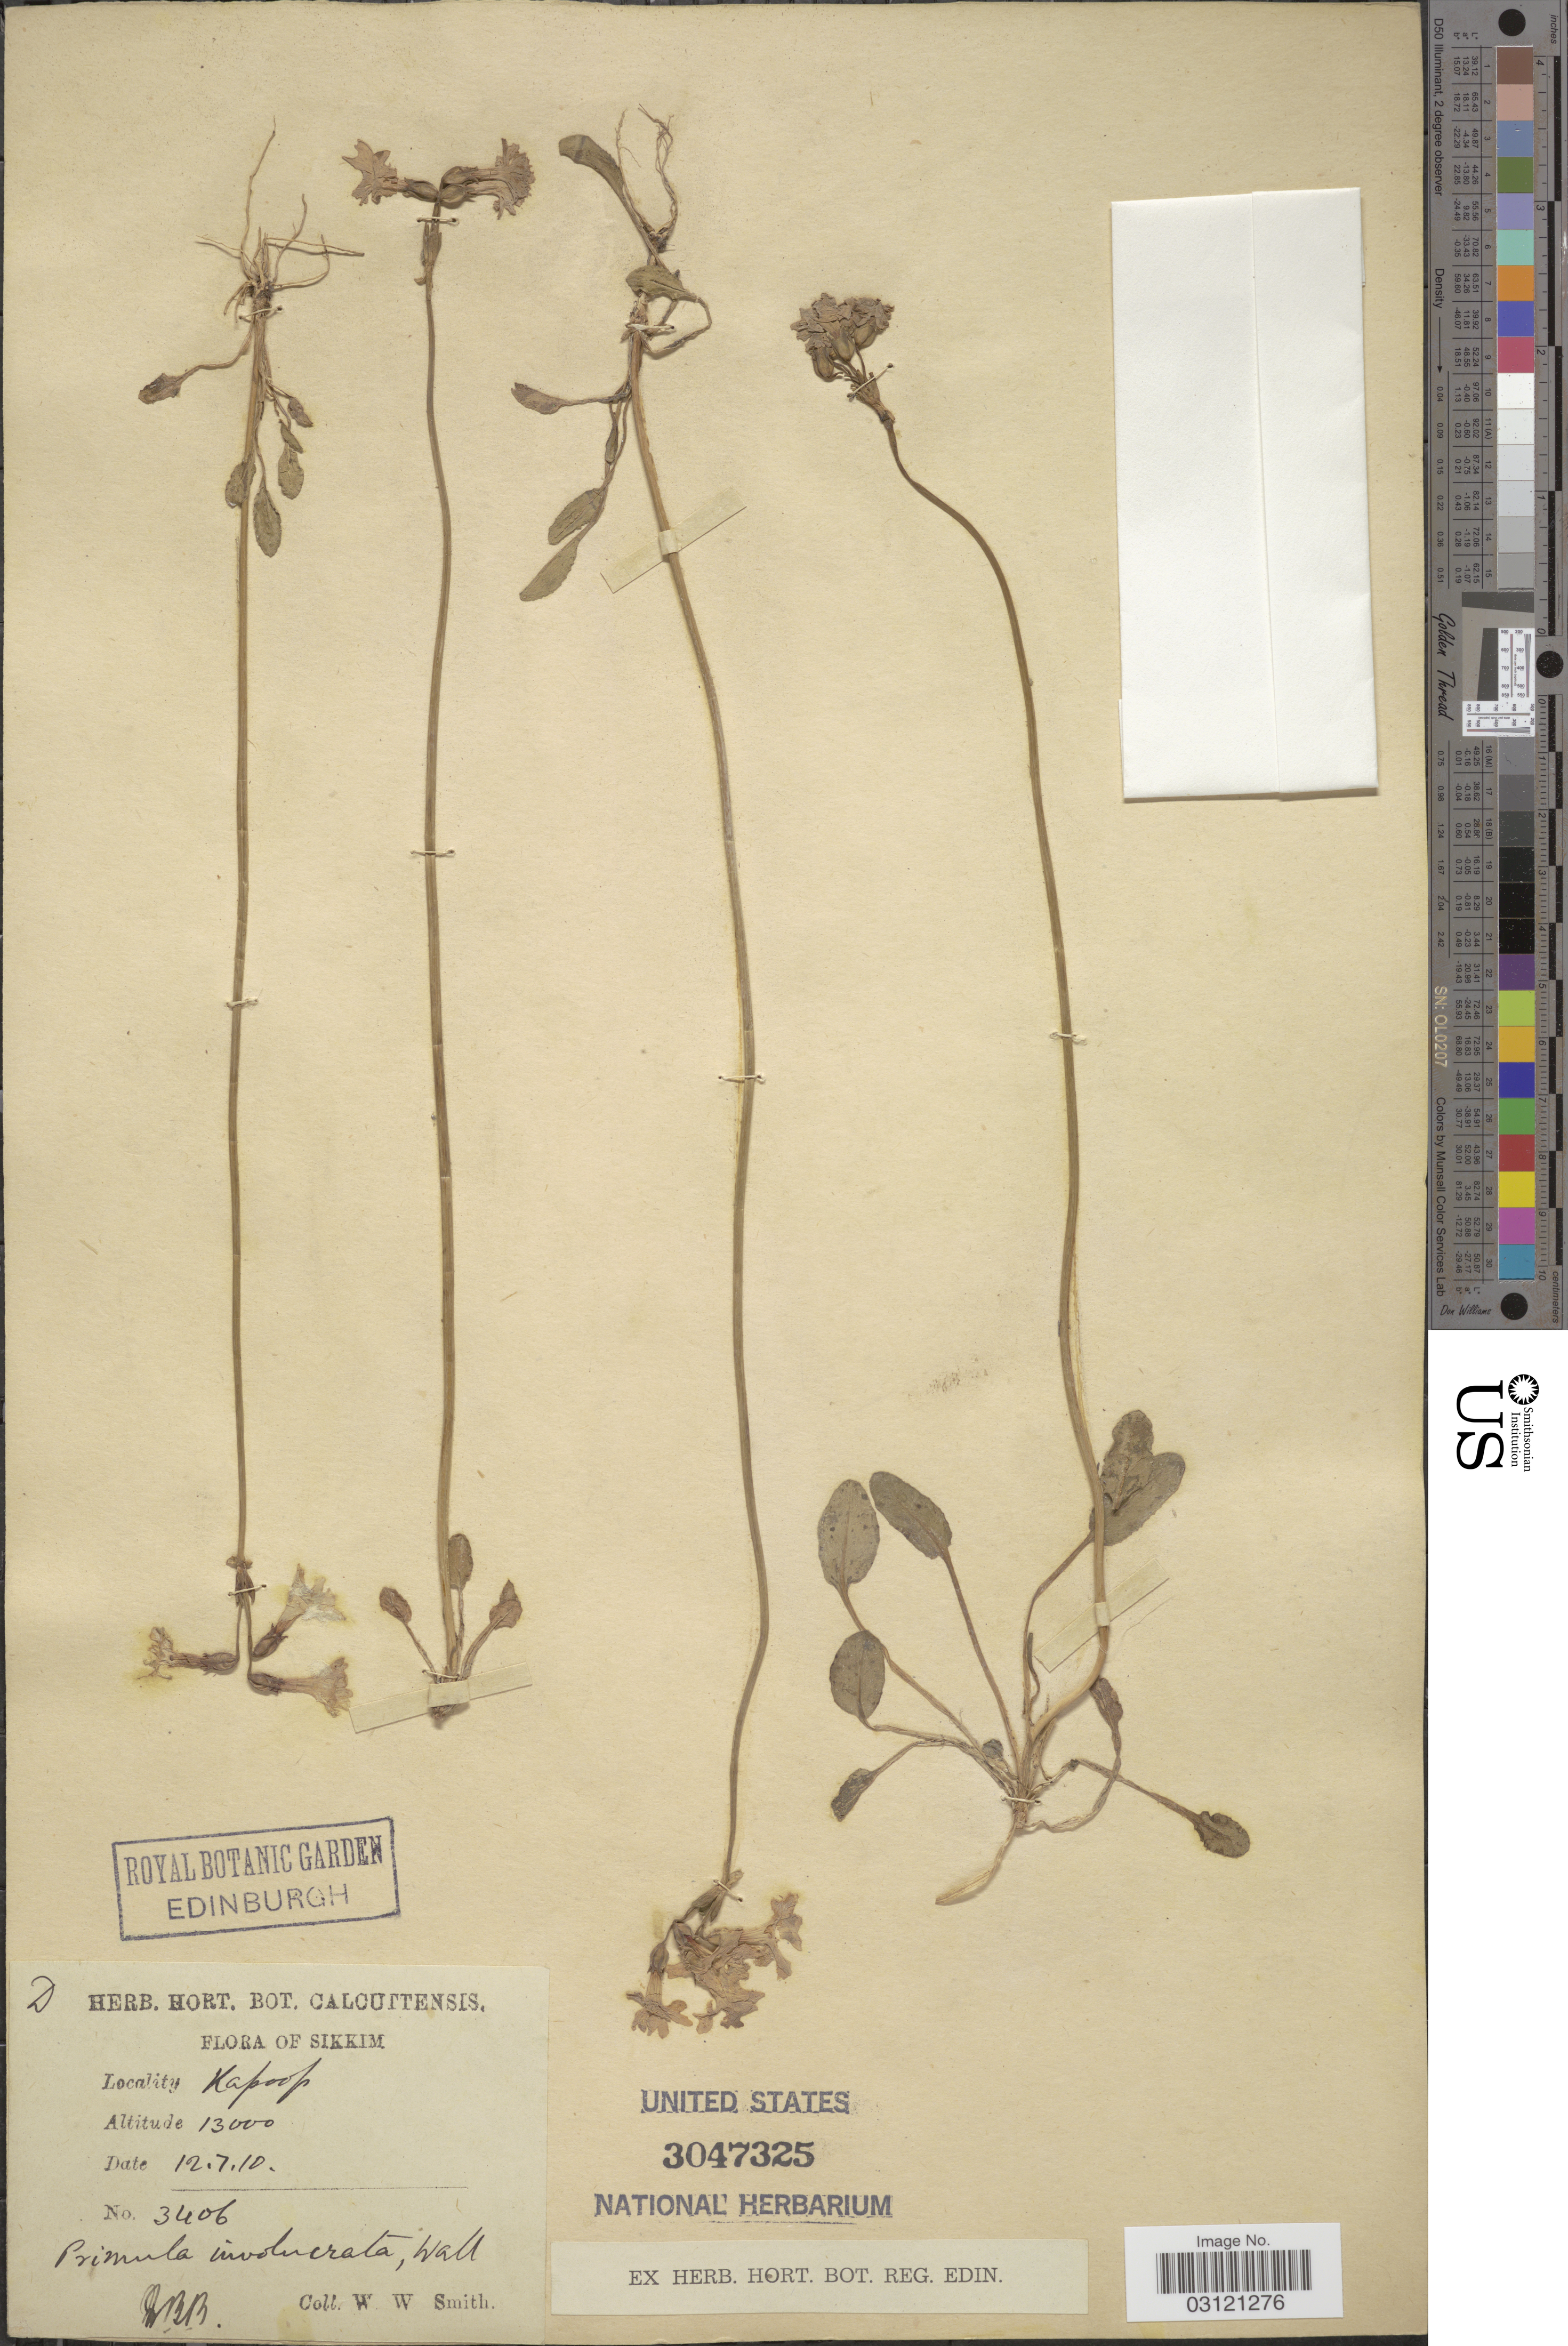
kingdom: Plantae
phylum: Tracheophyta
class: Magnoliopsida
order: Ericales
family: Primulaceae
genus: Primula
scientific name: Primula involucrata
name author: Wall. ex Duby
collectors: W. W. Smith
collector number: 3406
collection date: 1910-07-12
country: India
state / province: Sikkim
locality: Sikkim, Kapoop.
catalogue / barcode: US 3047325